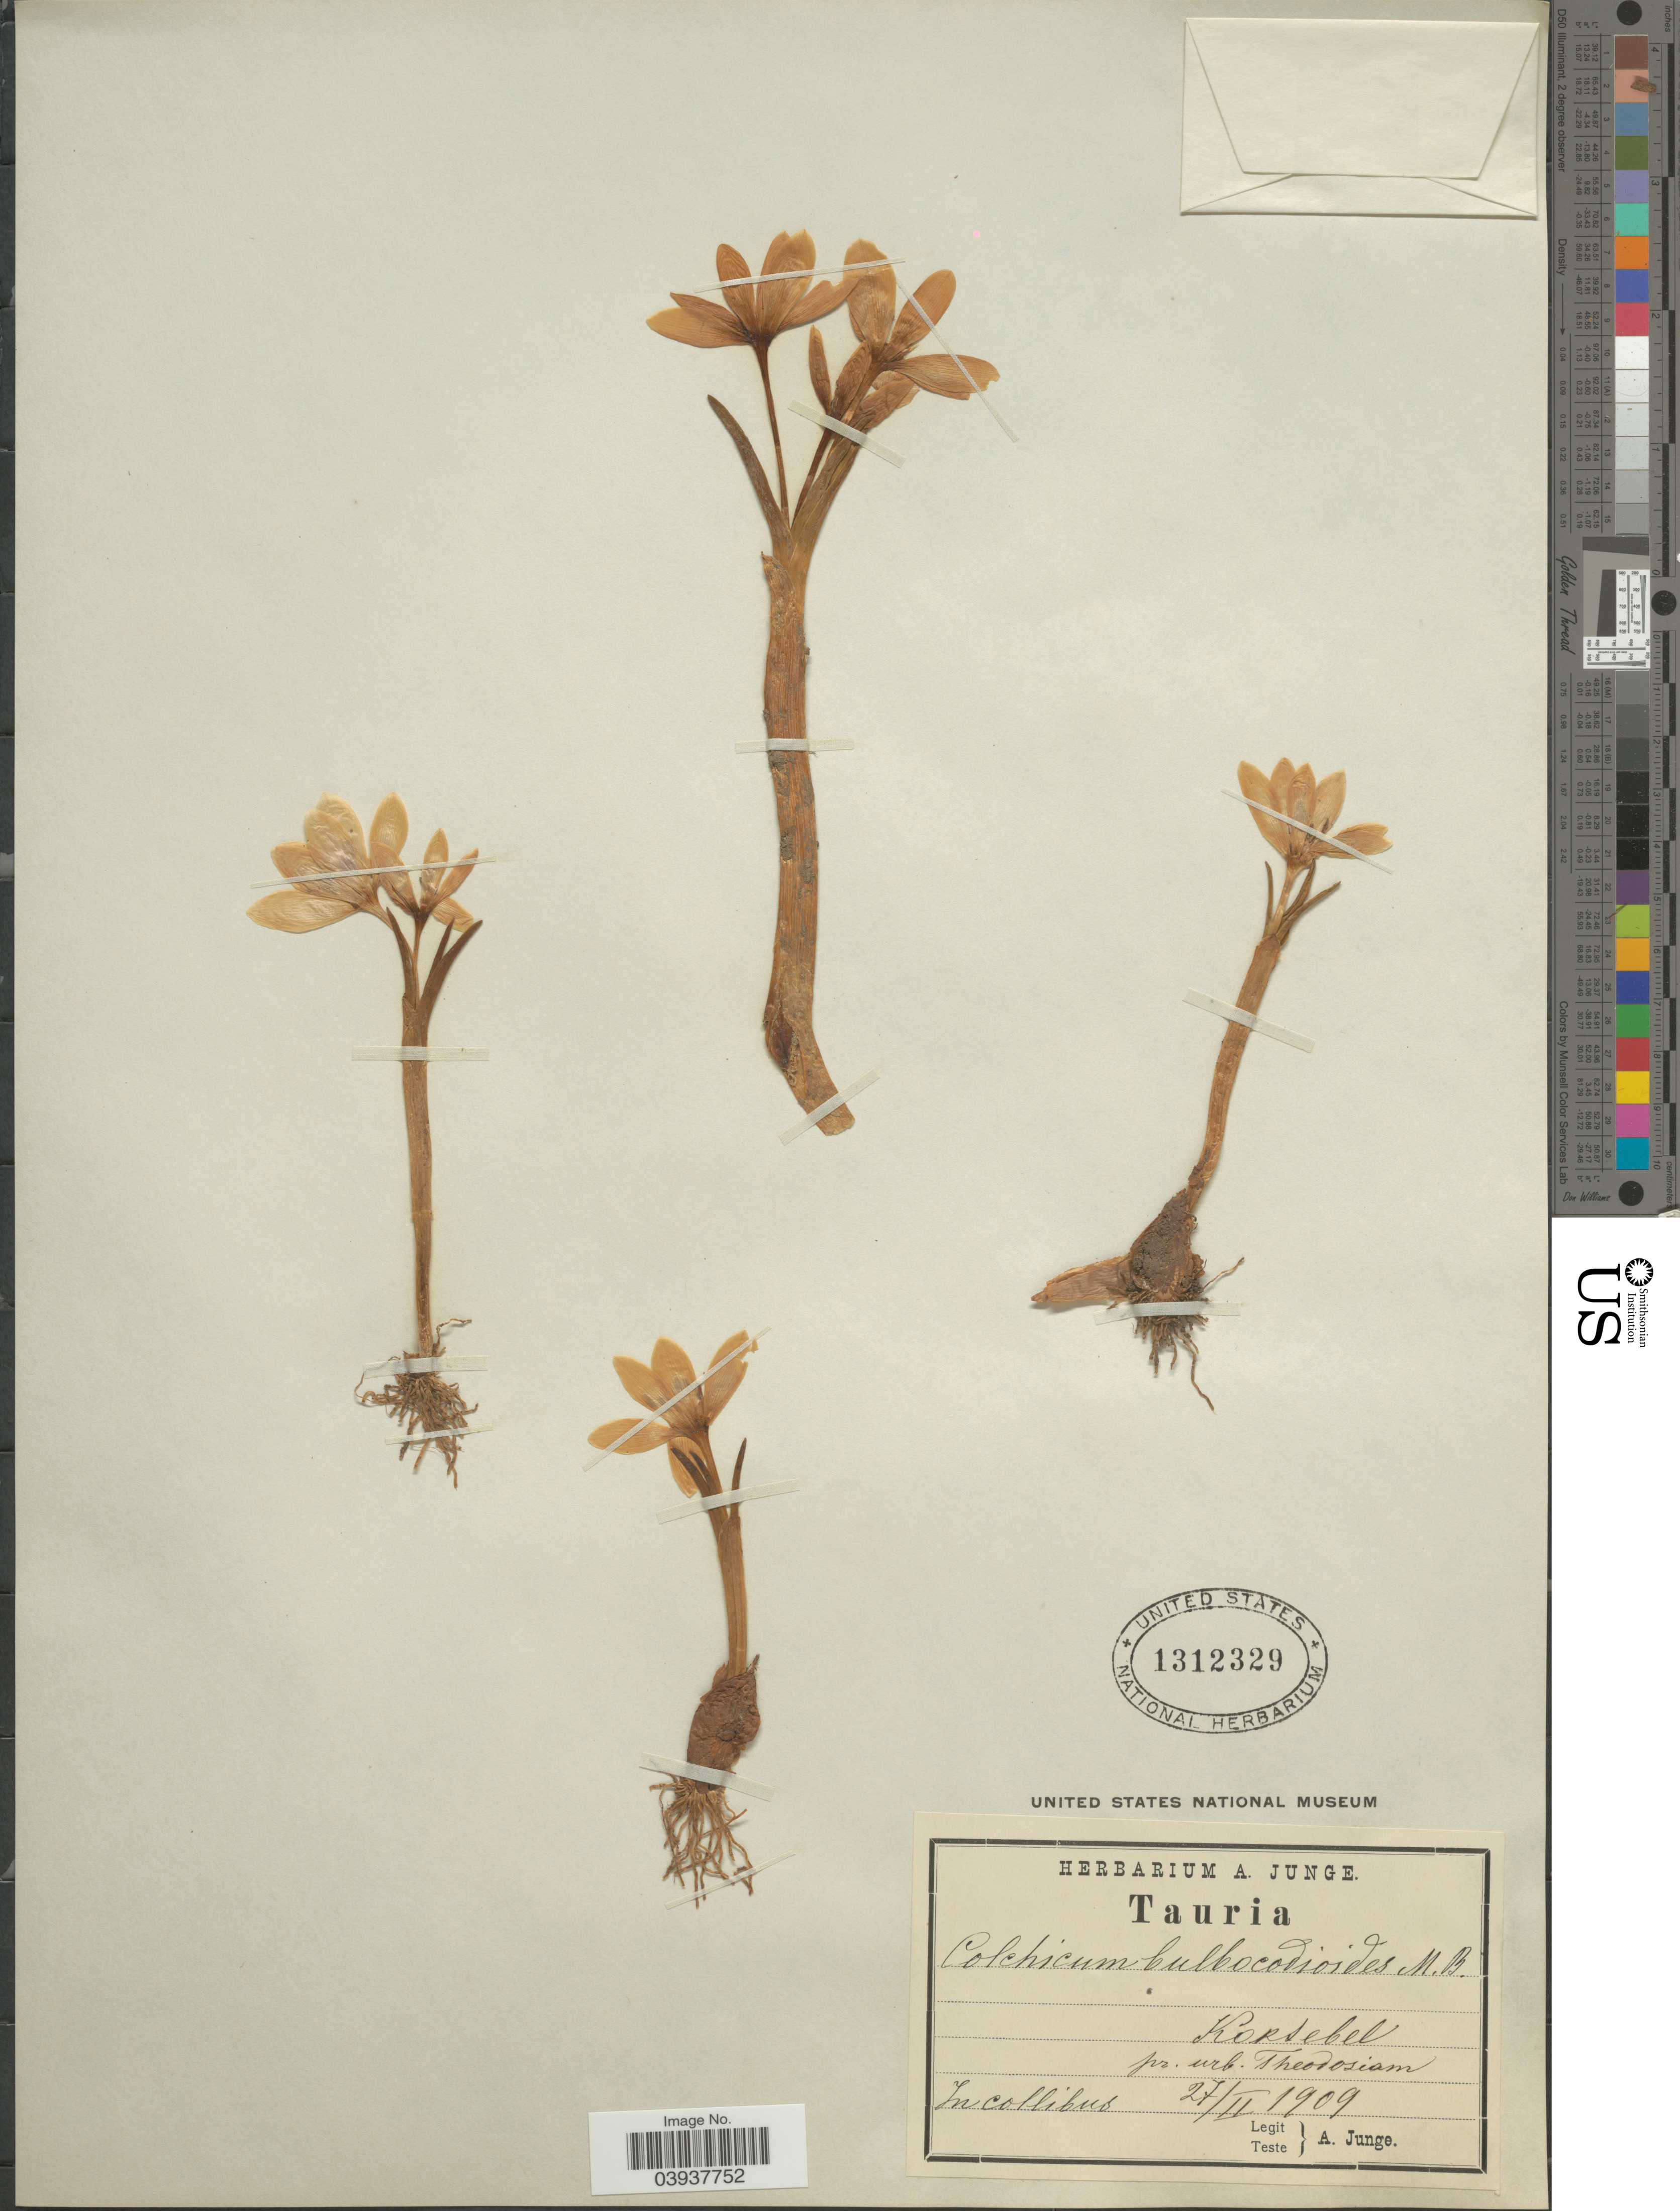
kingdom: Plantae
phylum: Tracheophyta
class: Liliopsida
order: Liliales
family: Colchicaceae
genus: Colchicum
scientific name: Colchicum bulbocodioides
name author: Brot.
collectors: A. Junge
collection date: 1909-02-27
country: Ukraine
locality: Tauria. Koktebel pr. urb. Theodosiam. In collibus.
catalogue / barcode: US 1312329